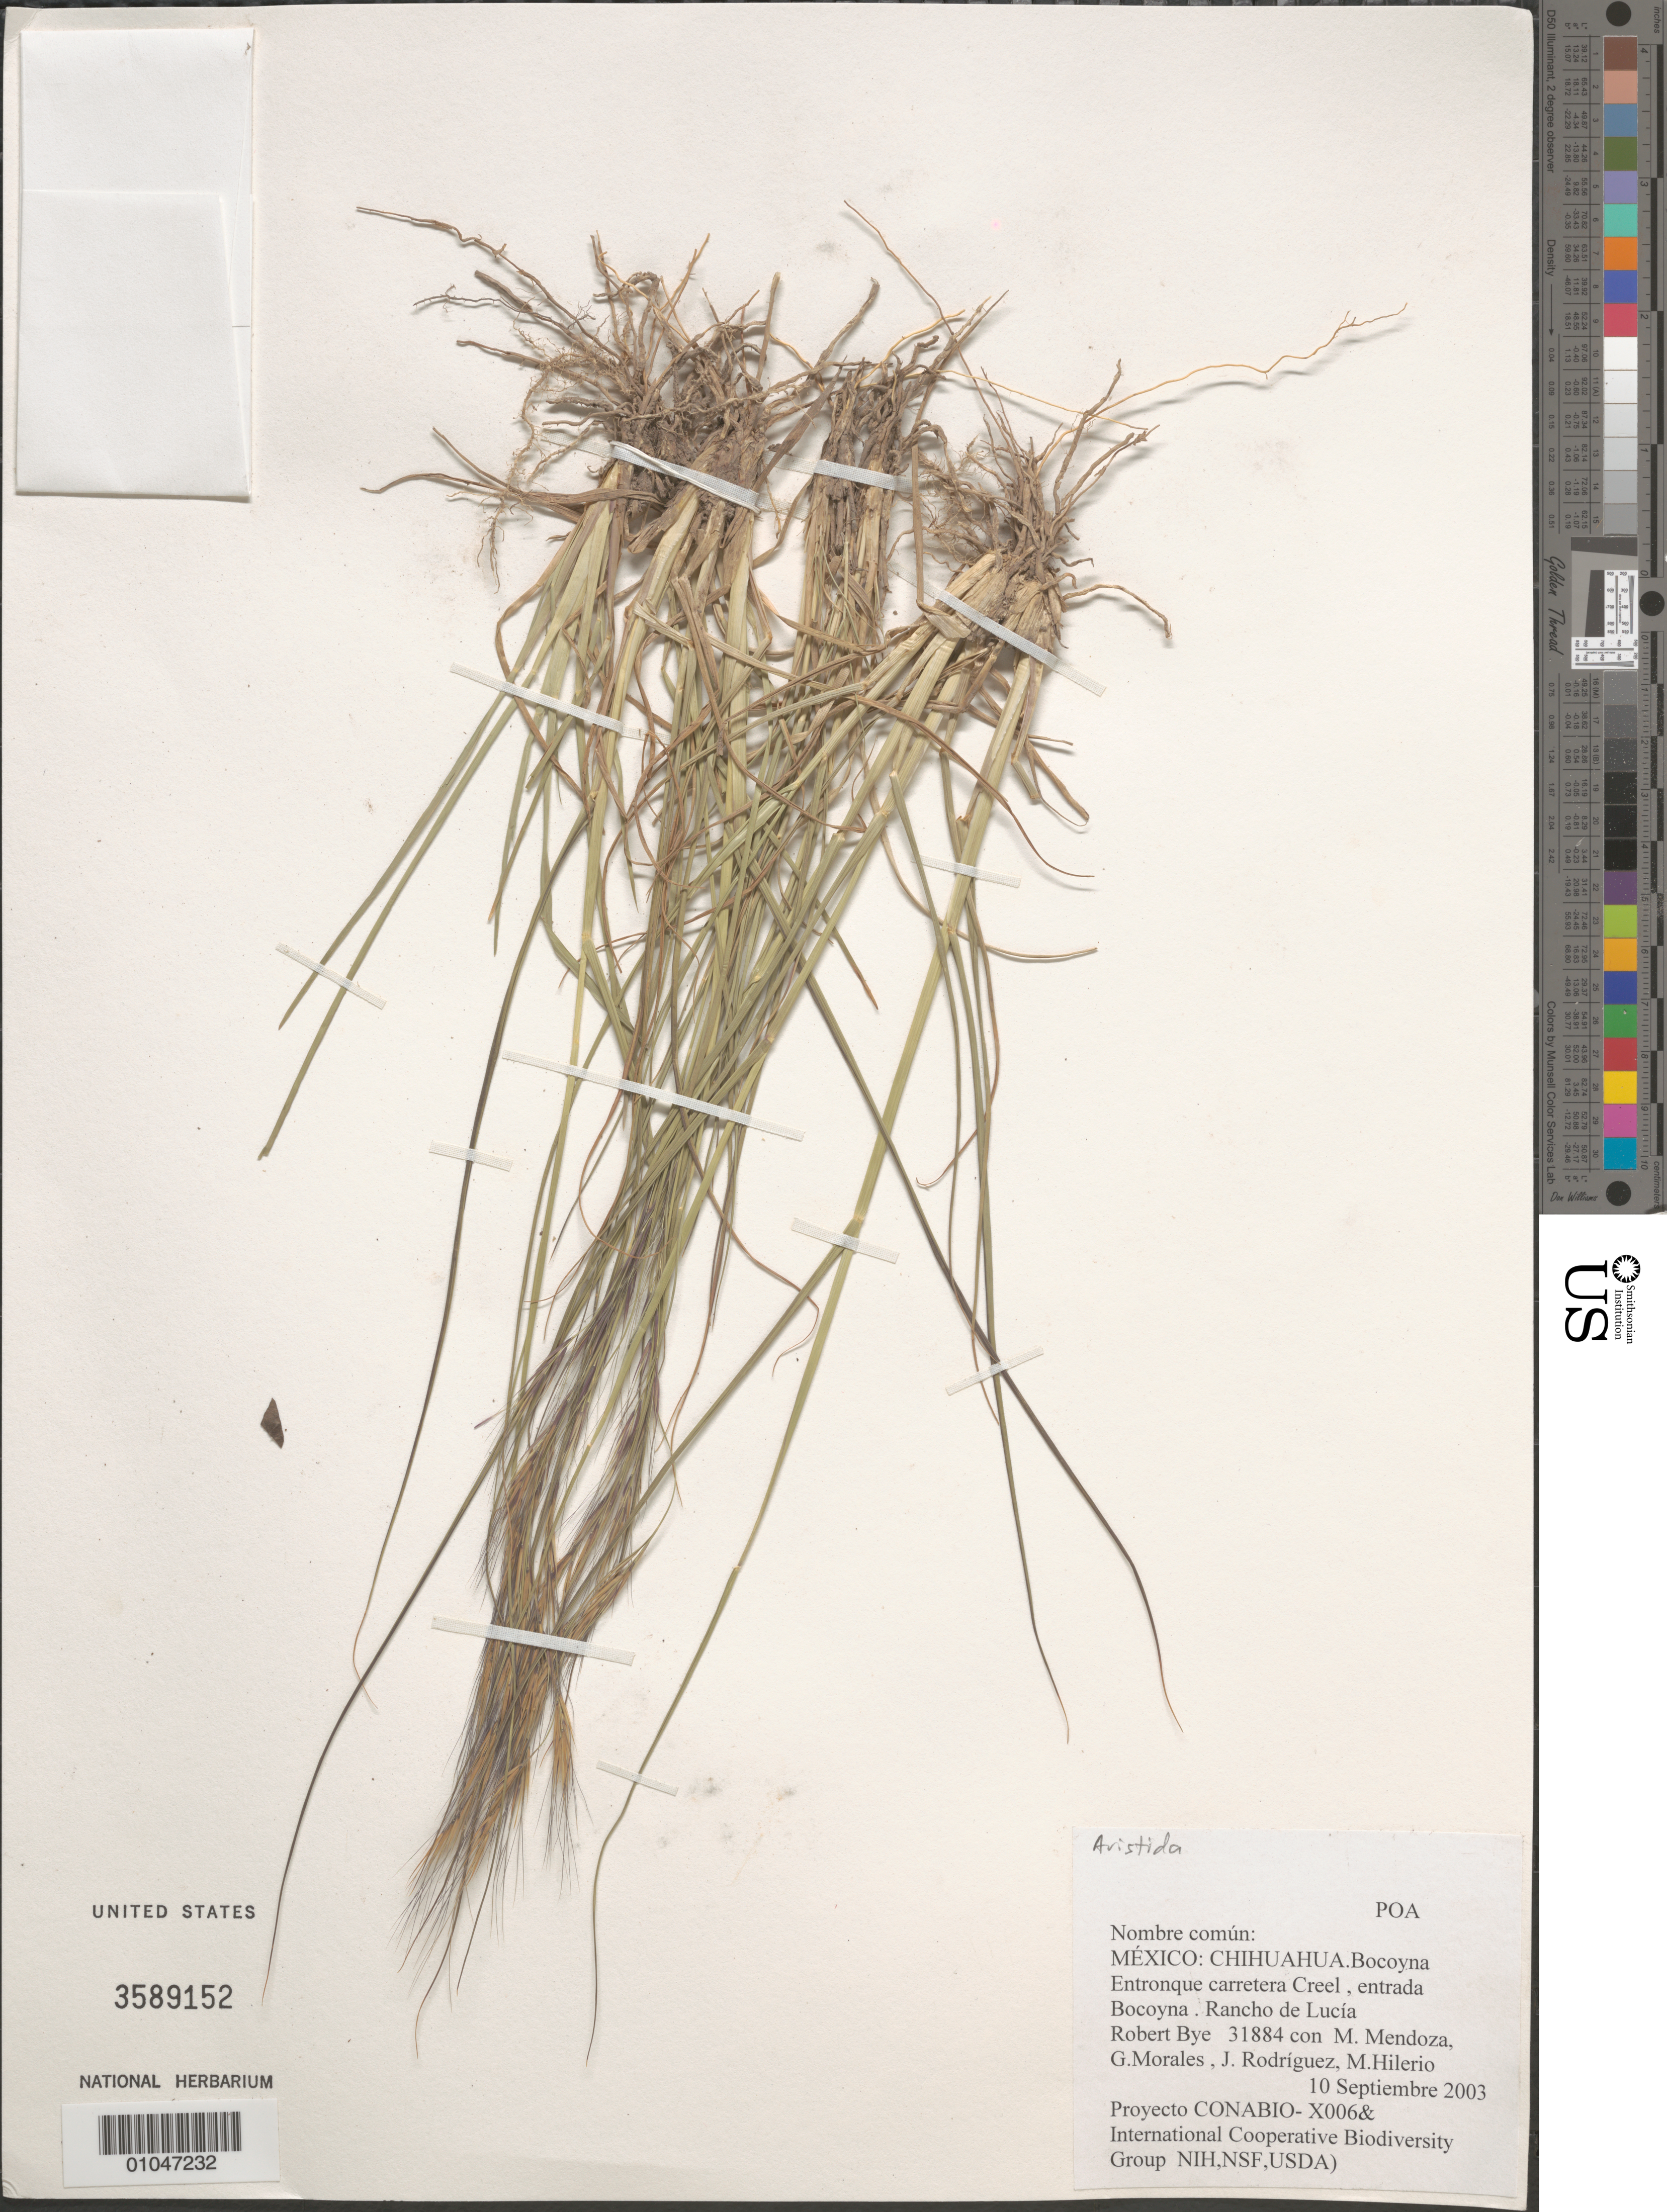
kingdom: Plantae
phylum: Tracheophyta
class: Liliopsida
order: Poales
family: Poaceae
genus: Aristida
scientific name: Aristida sp.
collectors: R. A. Bye, M. Mendoza Garcia, G. Morales, J. Rodríguez & M. Hilerio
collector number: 31884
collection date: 2003-09-10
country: Mexico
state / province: Chihuahua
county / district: Bocoyna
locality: Entronque carretera Creel, entrada Bocoyna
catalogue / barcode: US 3589152